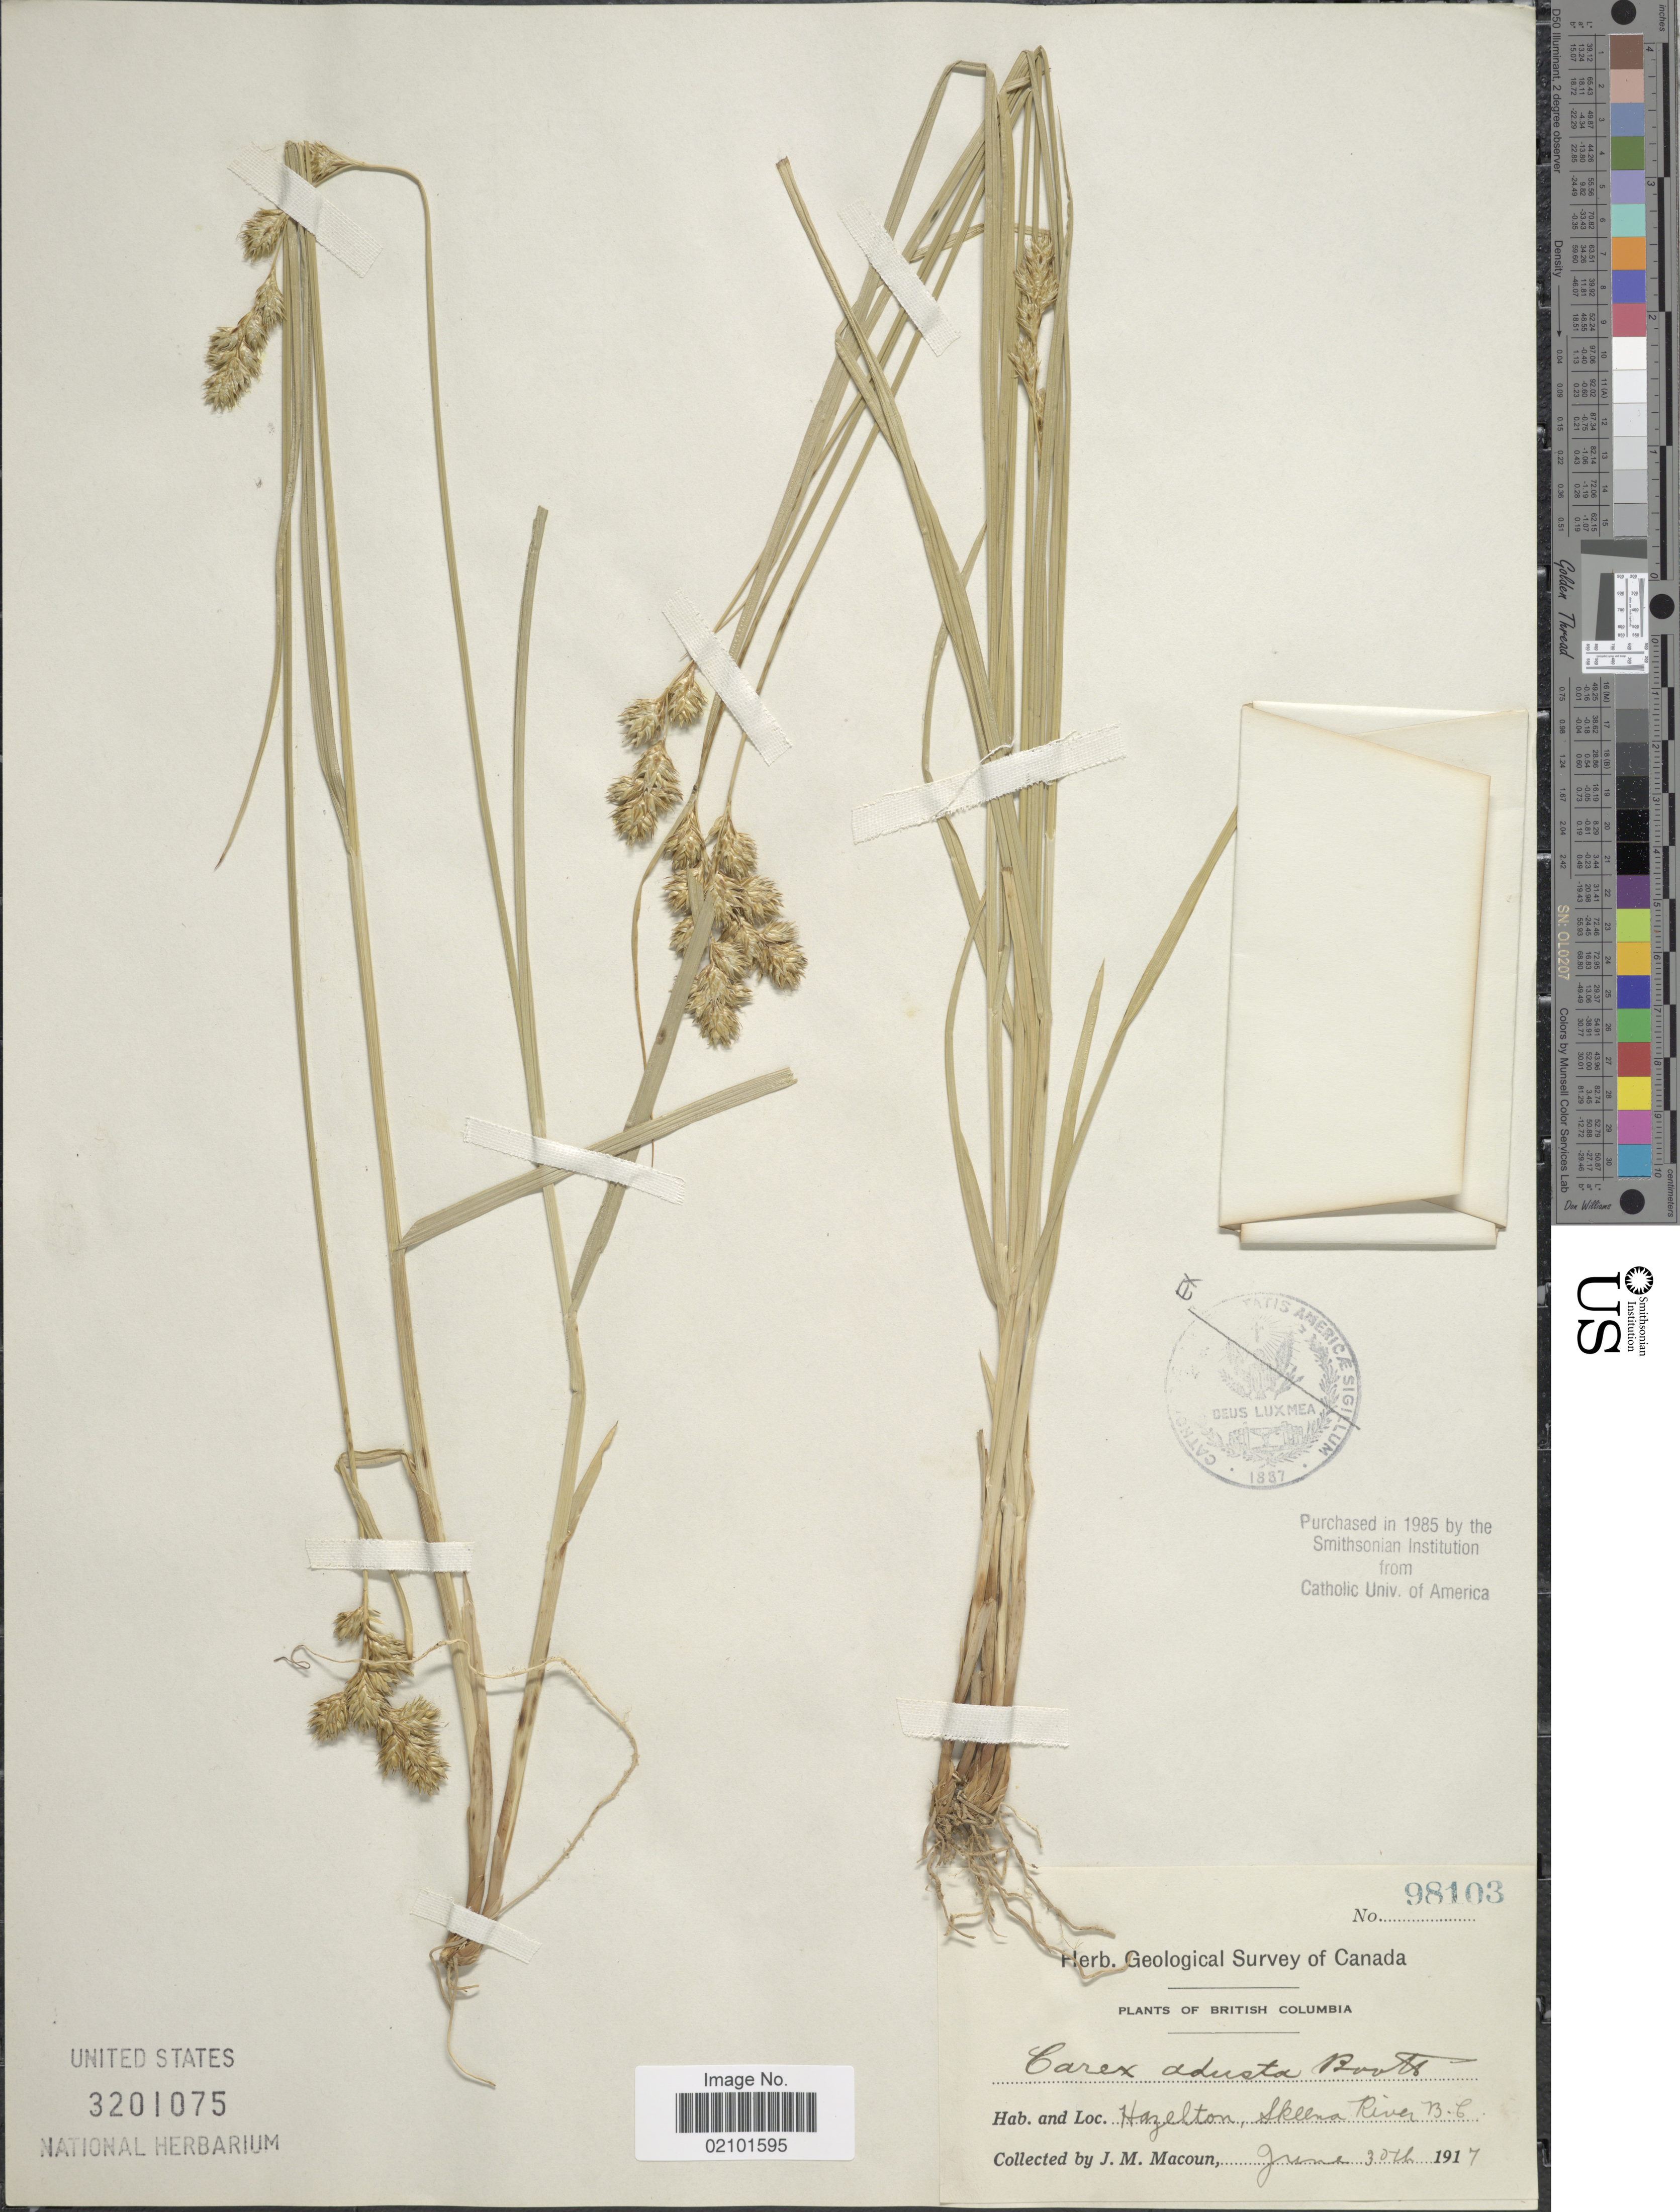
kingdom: Plantae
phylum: Tracheophyta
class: Liliopsida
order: Poales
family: Cyperaceae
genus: Carex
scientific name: Carex adusta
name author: Boott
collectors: J. M. Macoun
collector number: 98103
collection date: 1917-06-30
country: Canada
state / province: British Columbia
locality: Hazelton, Skeena River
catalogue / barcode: US 3201075